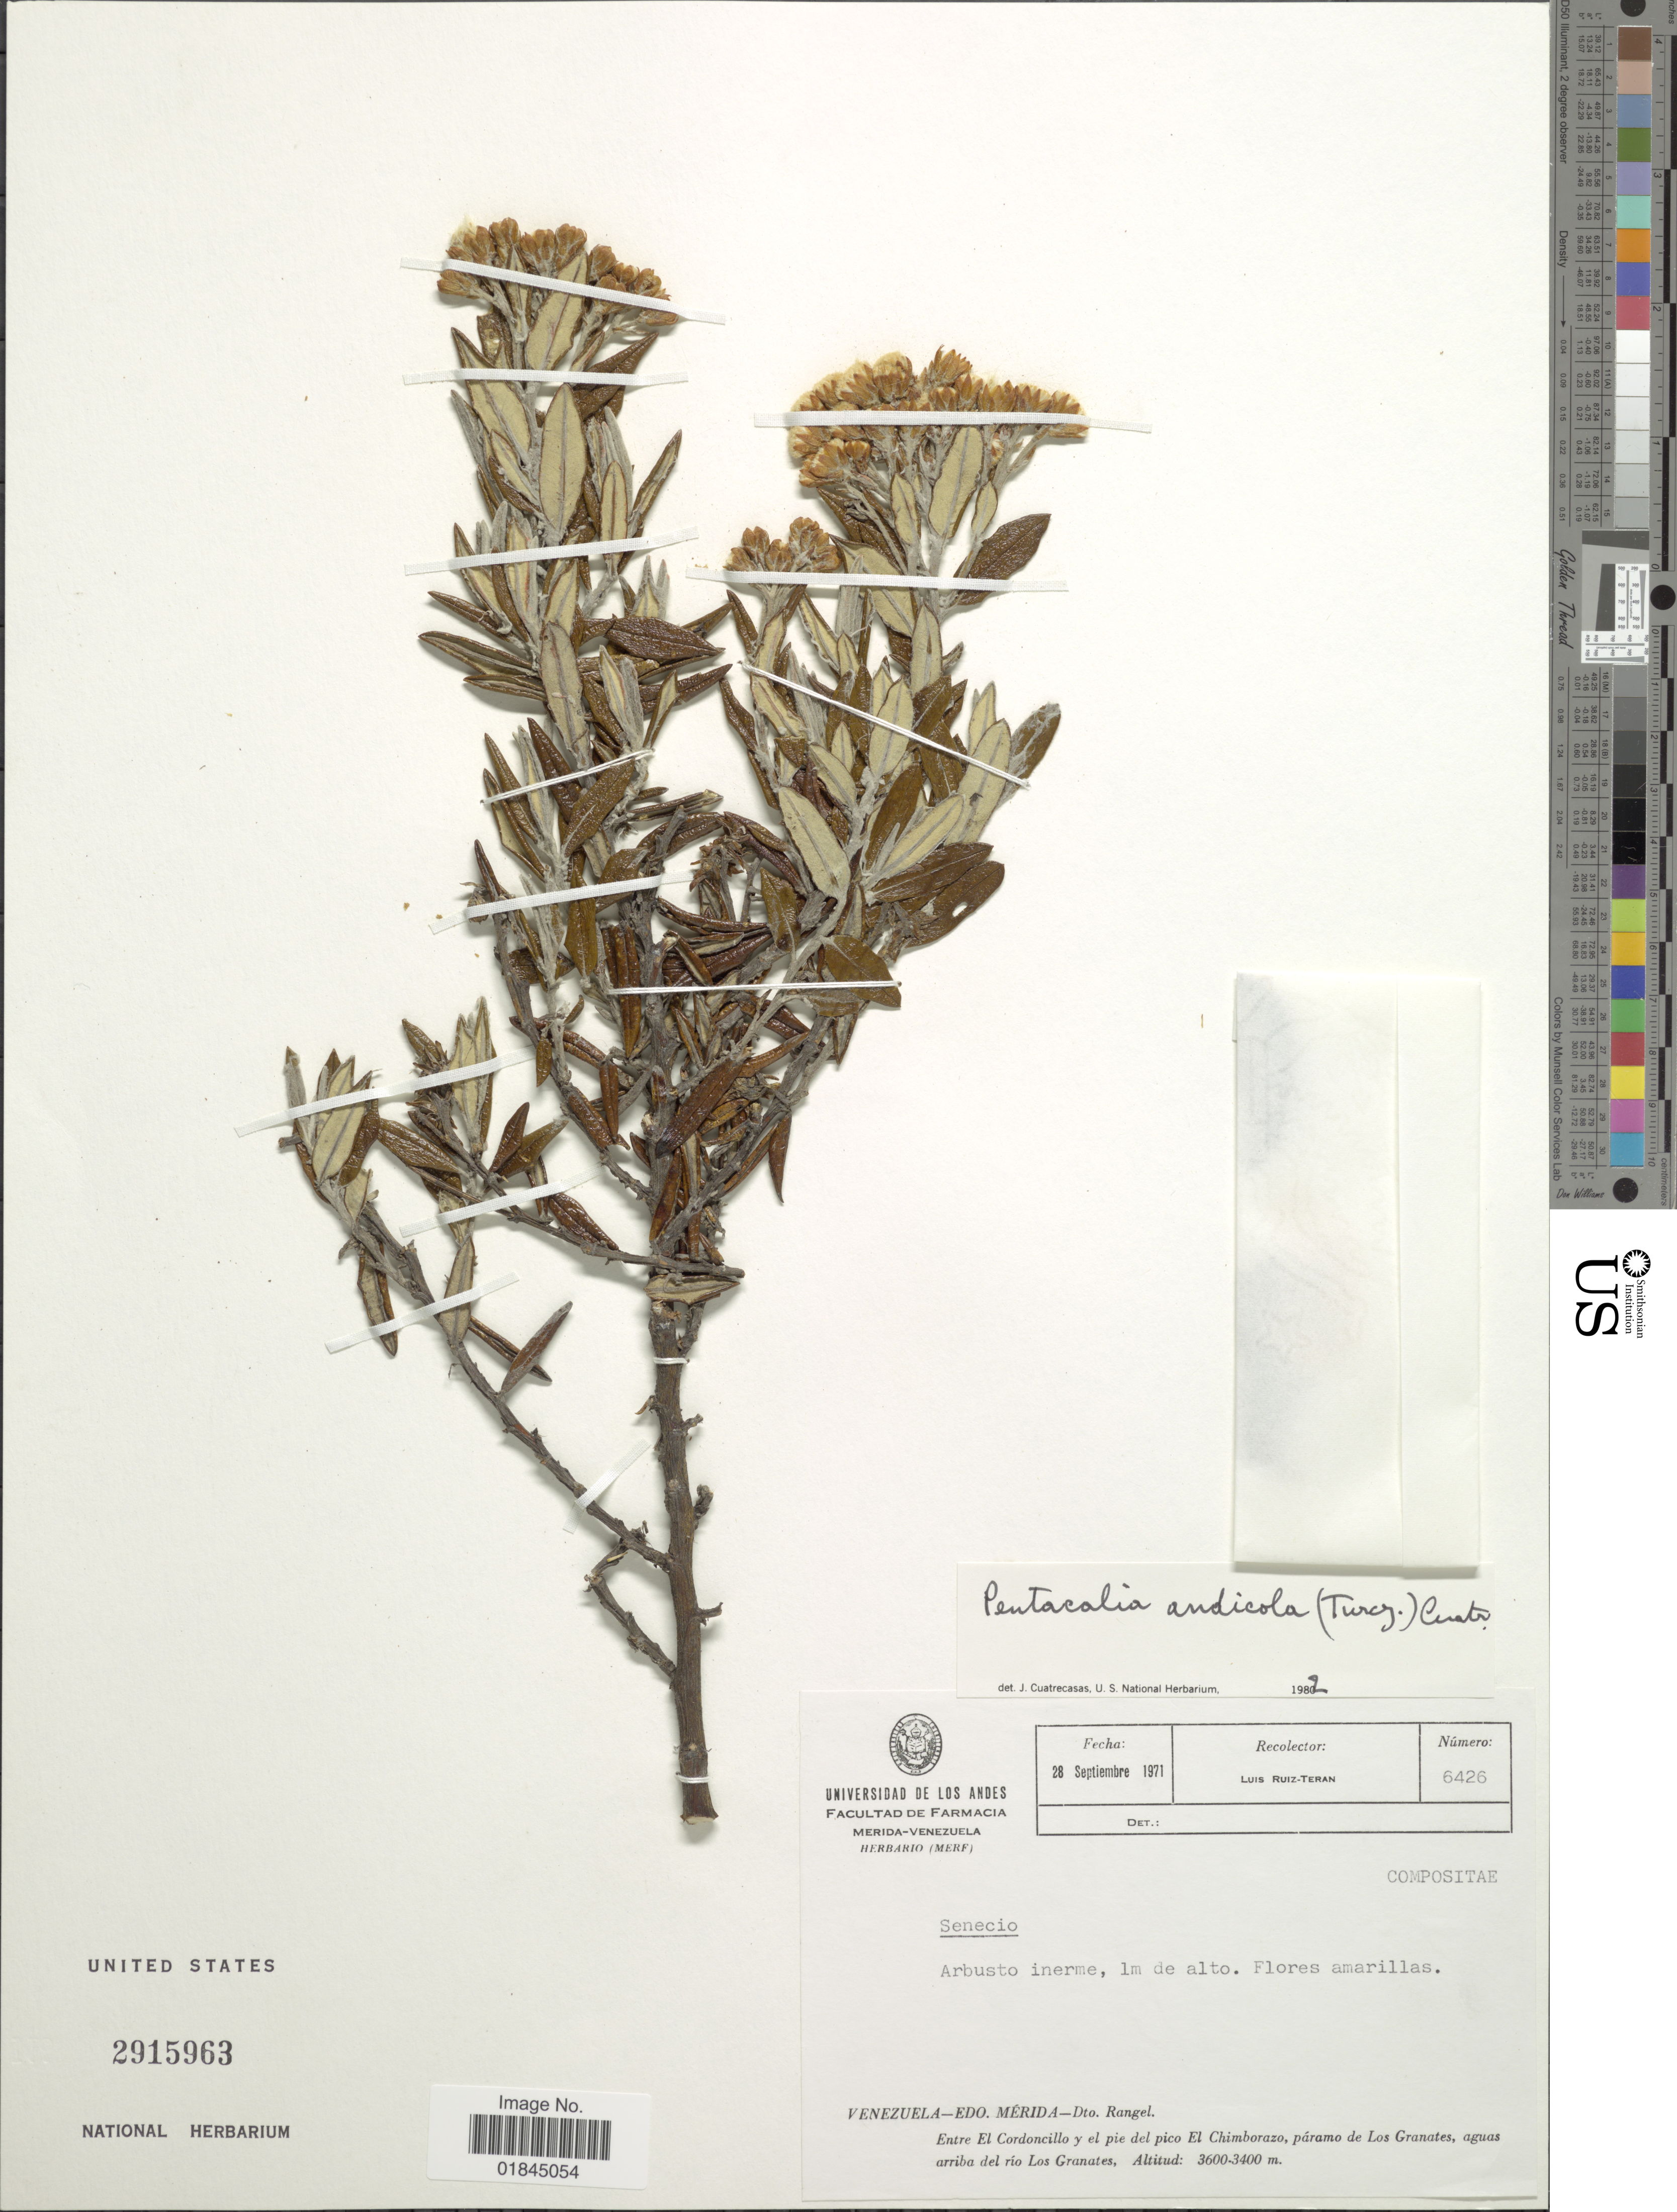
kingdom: Plantae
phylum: Tracheophyta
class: Magnoliopsida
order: Asterales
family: Asteraceae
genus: Pentacalia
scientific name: Pentacalia andicola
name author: (Turcz.) Cuatrec.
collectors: L. Teran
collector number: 6426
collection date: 1971-09-28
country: Venezuela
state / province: Mérida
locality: Dto. Rangel. Entre El Cordoncillo y el Pie del pico El Chimborazo, paramo de Los Granates, aguas arriba del rio Los Granates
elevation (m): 3400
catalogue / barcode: US 2915963